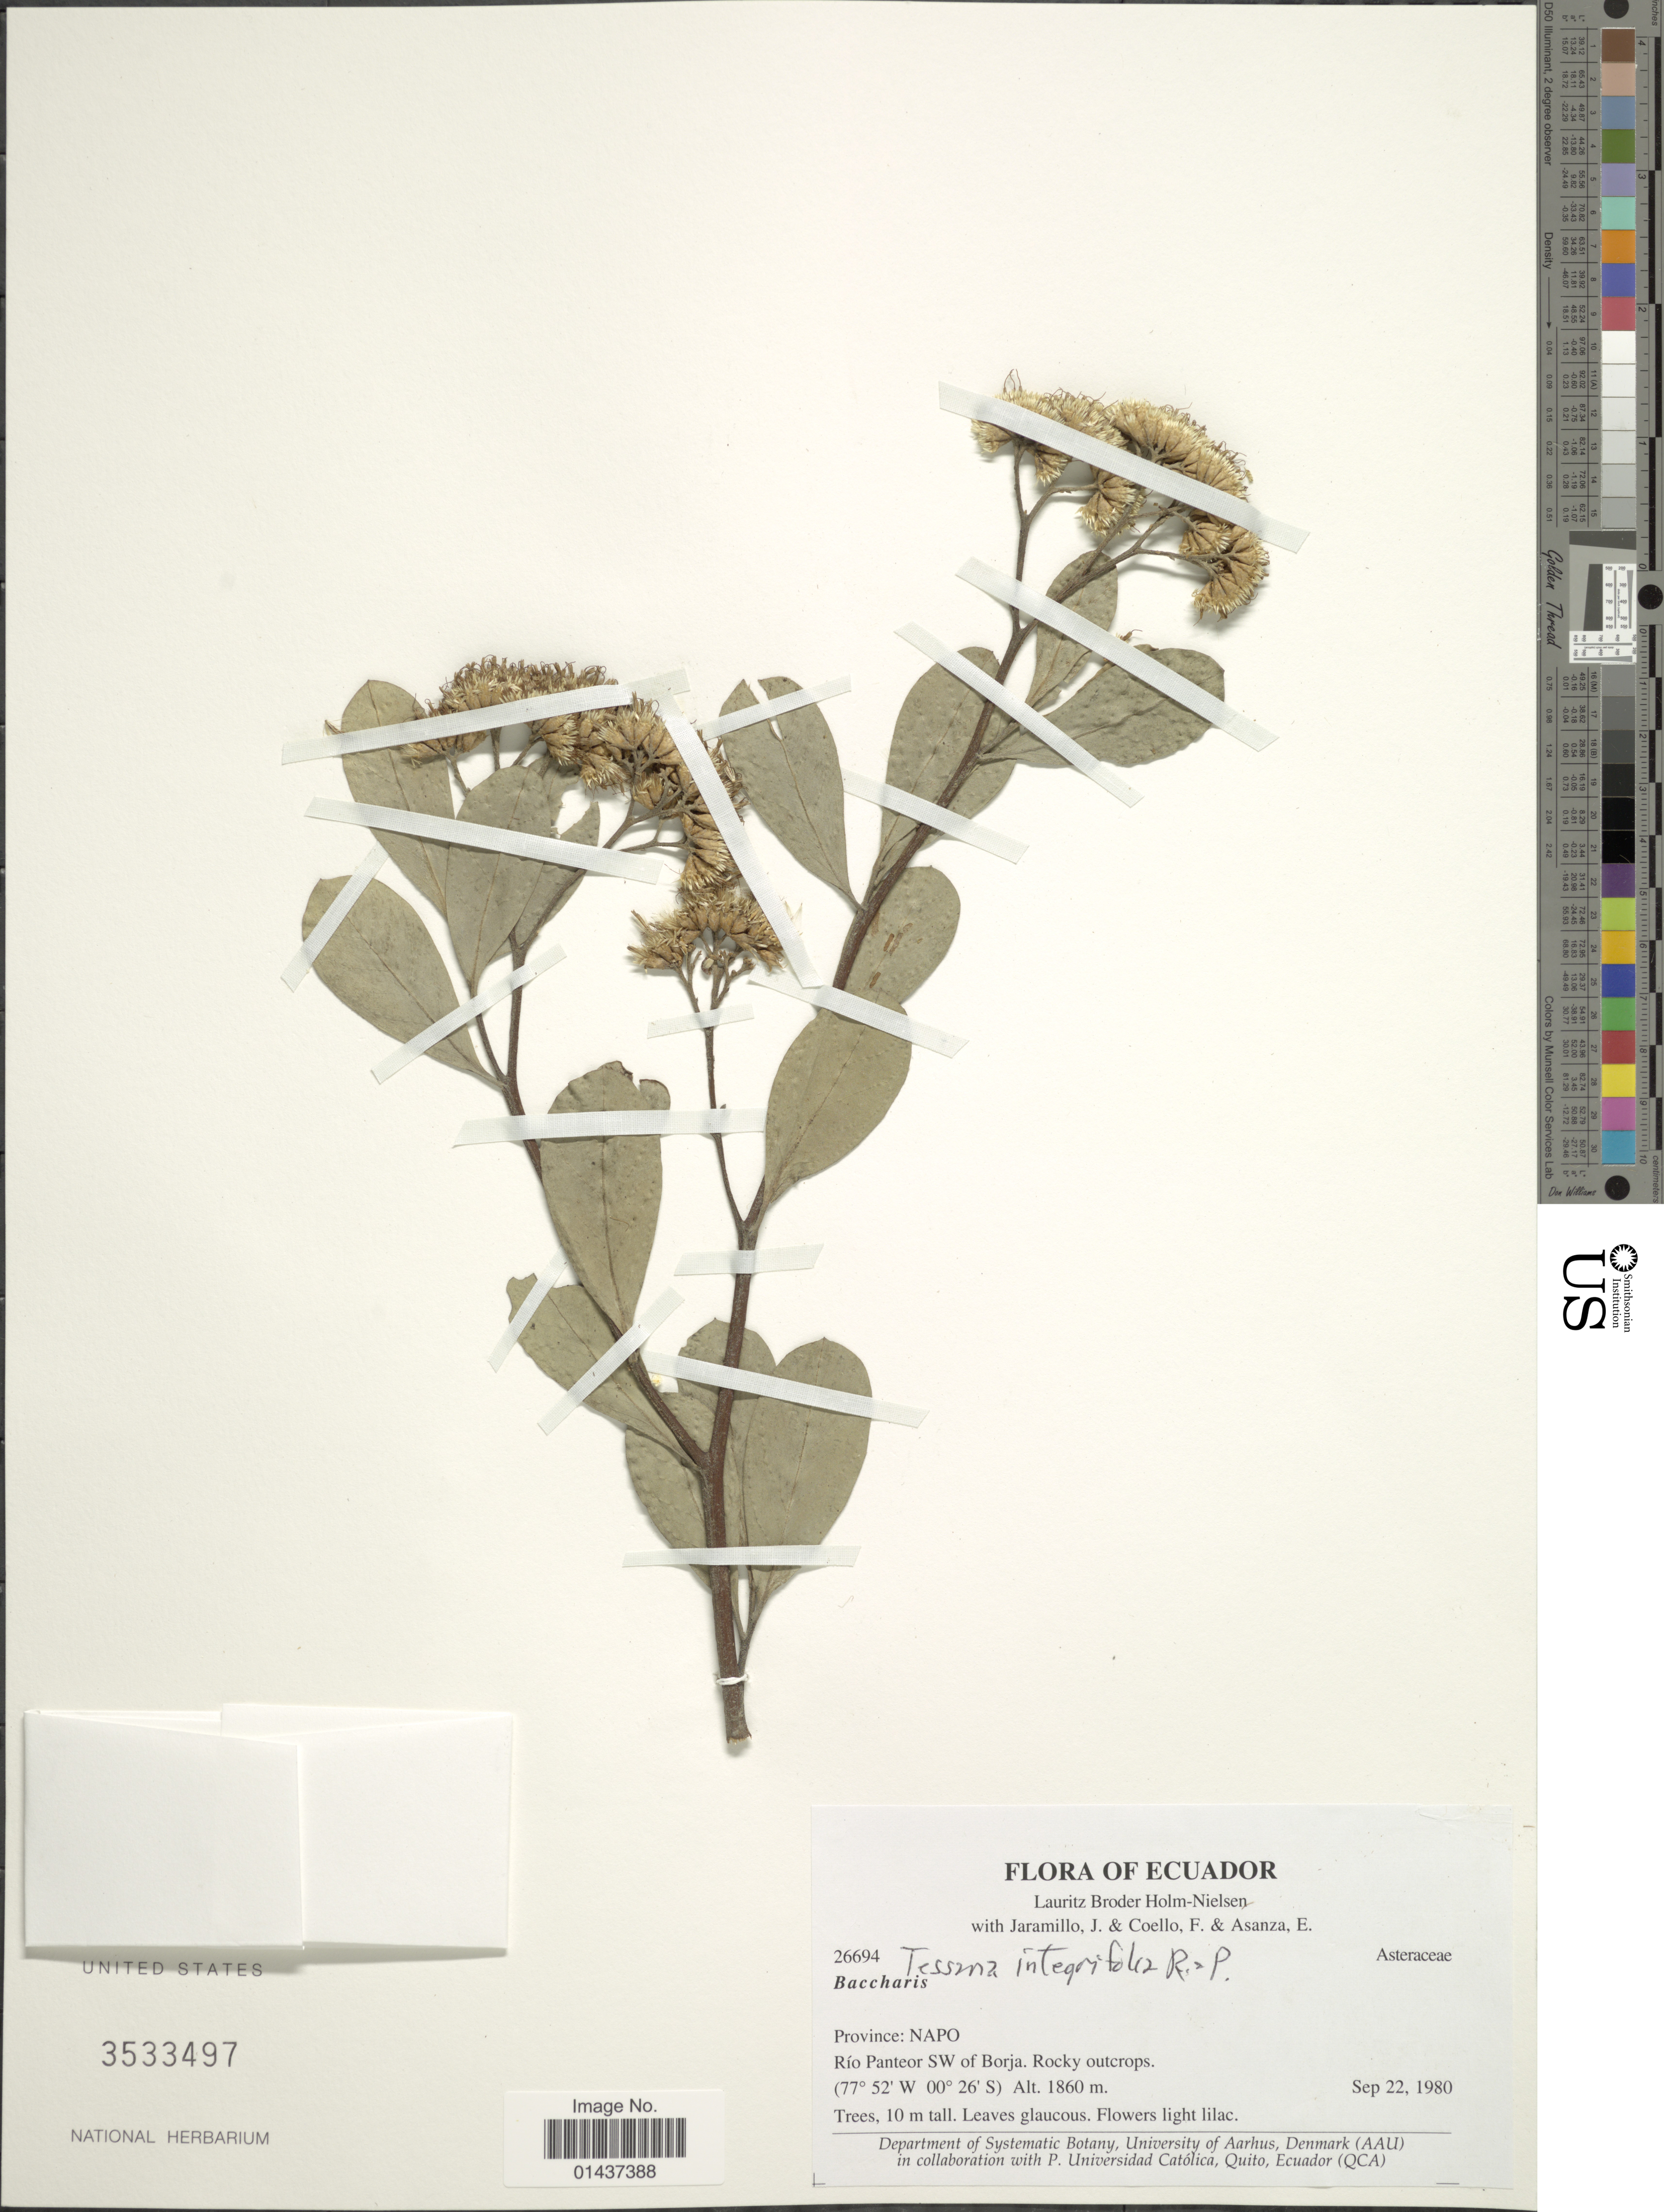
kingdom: Plantae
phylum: Tracheophyta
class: Magnoliopsida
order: Asterales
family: Asteraceae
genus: Tessaria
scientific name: Tessaria integrifolia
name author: Ruiz & Pav.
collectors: L. B. Holm-Nielsen, J. L. Jaramillo, F. Coello & E. Asanza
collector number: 26694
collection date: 1980-09-22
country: Ecuador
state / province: Napo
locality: Río Panteor SW of Borja. Rocky outcrops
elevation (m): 1860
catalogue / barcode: US 3533497